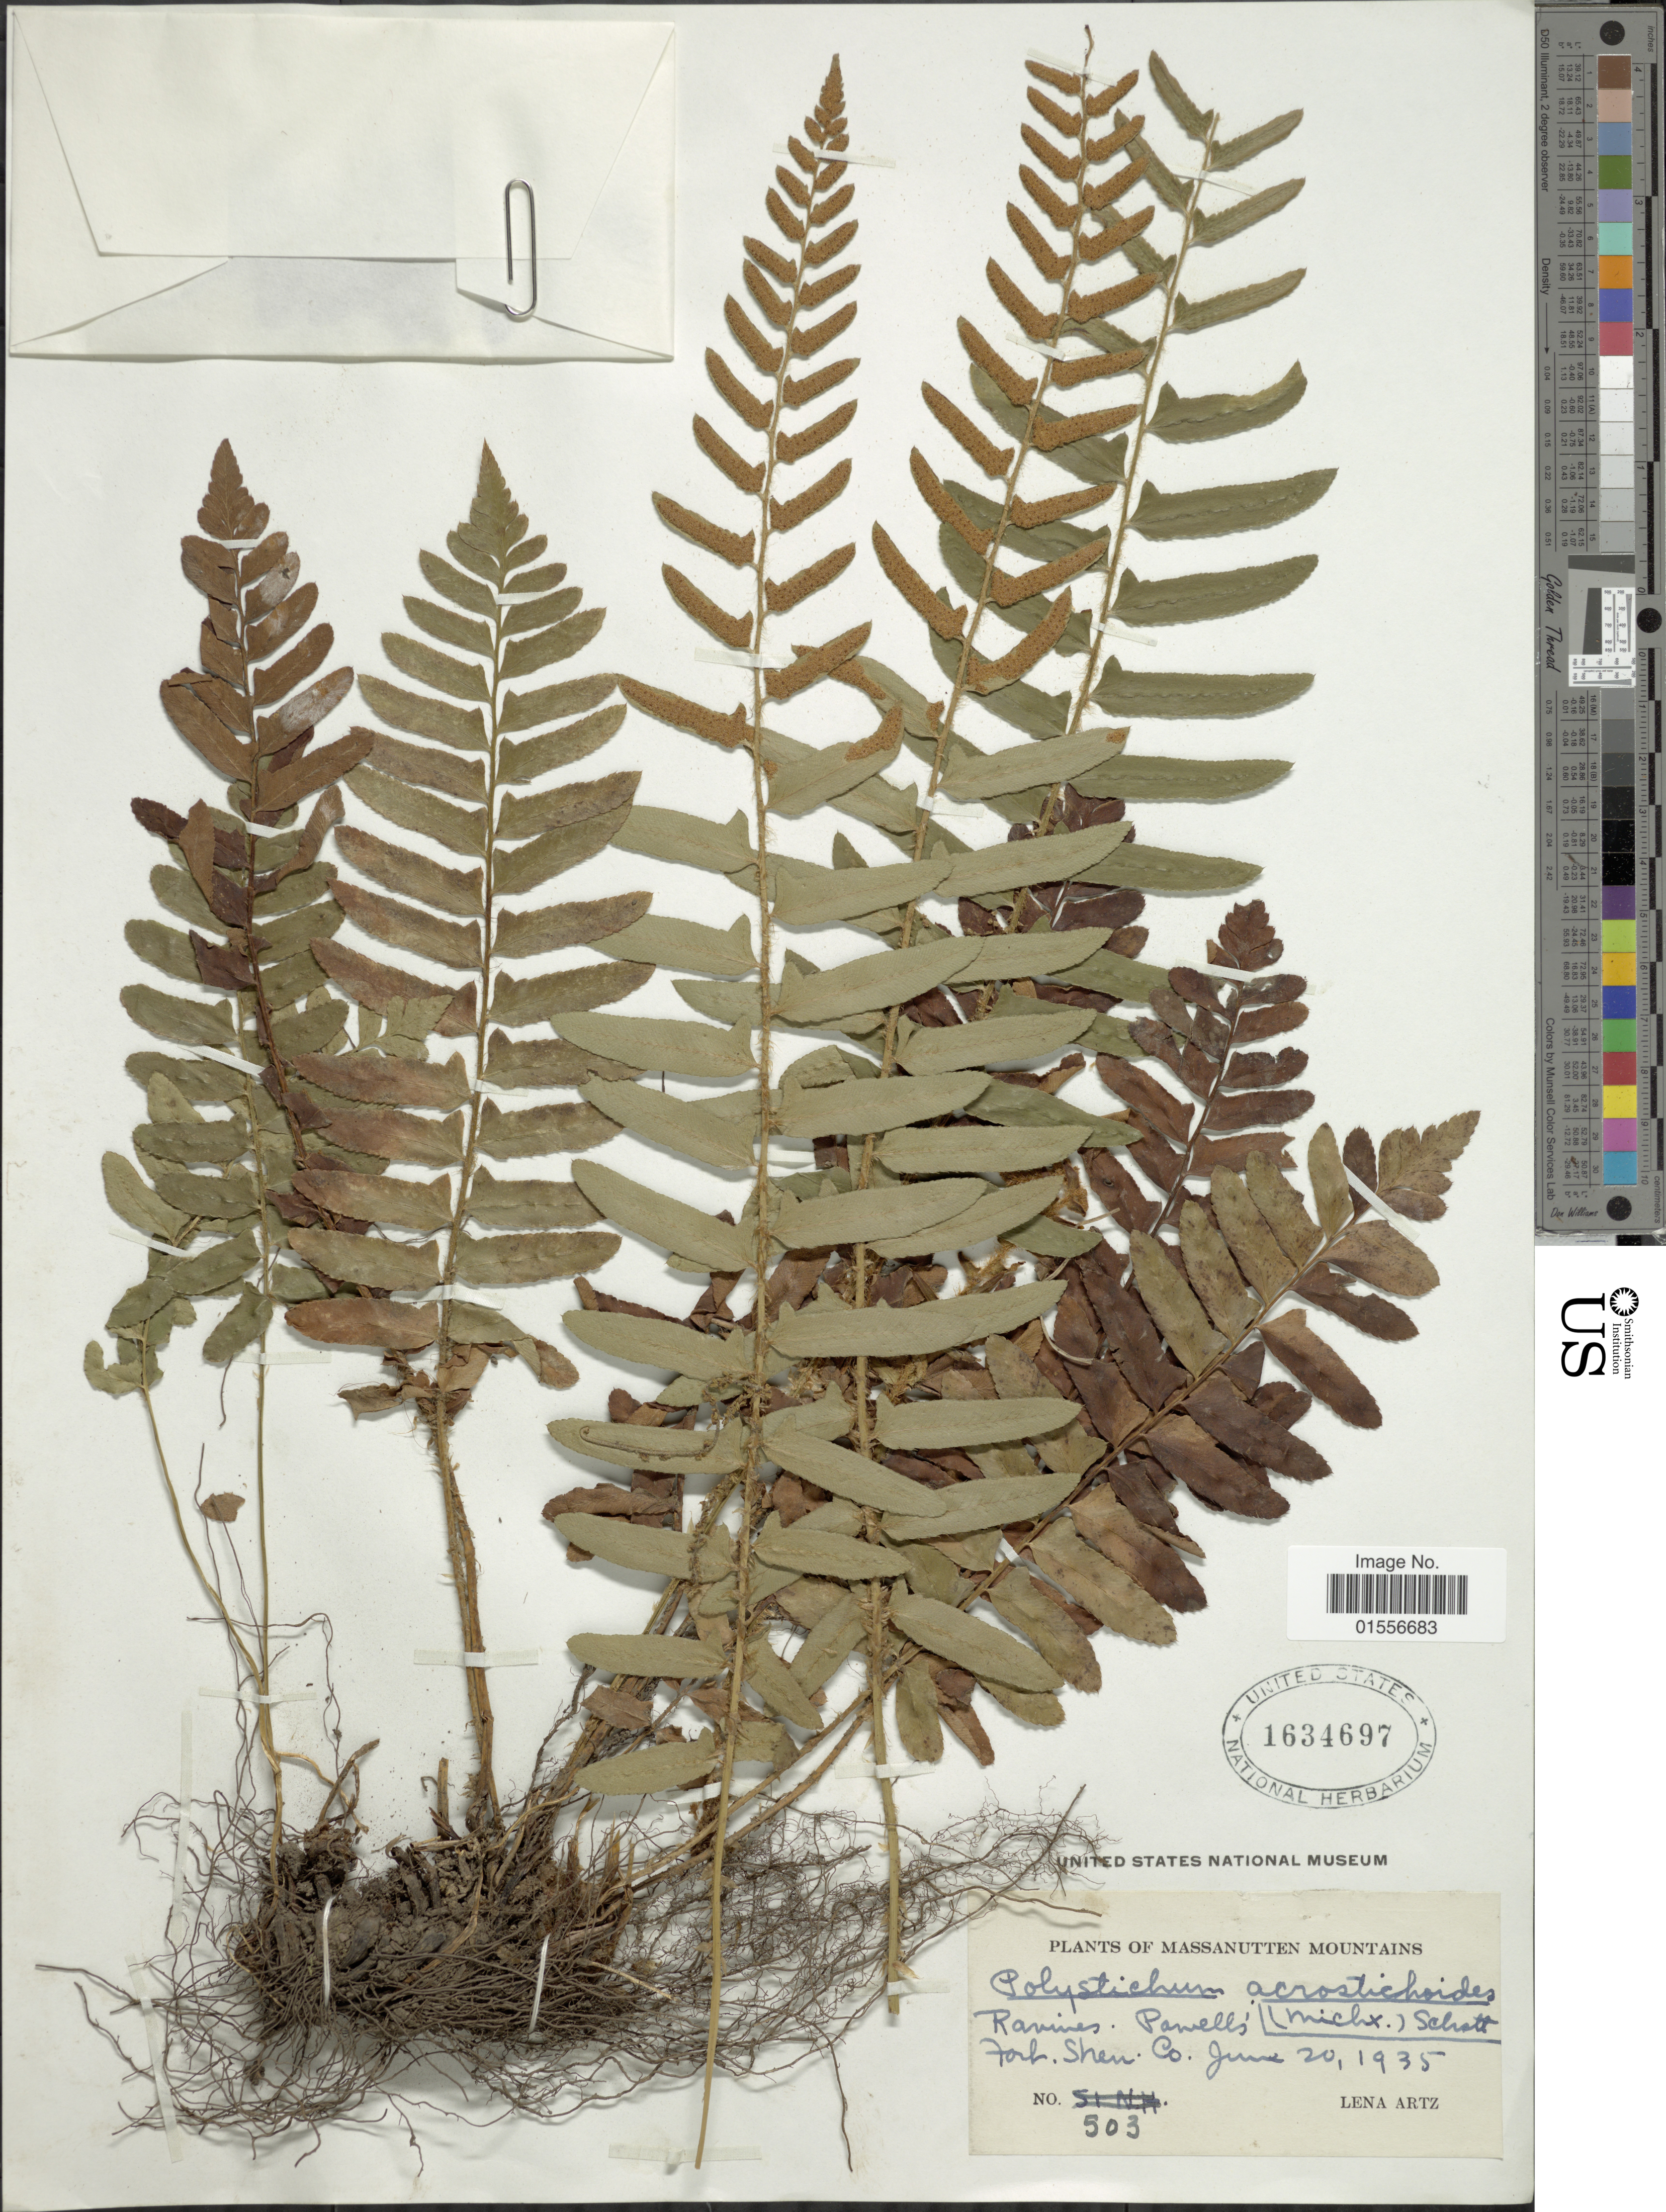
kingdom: Plantae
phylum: Tracheophyta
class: Polypodiopsida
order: Polypodiales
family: Dryopteridaceae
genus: Polystichum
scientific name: Polystichum acrostichoides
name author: (Michx.) Schott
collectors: L. Artz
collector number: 503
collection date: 1935-06-20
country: United States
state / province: Virginia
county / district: Shenandoah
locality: Massanutten Mountains, Ravines, Powells Fort. Shen. Co.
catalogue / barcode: US 1634697